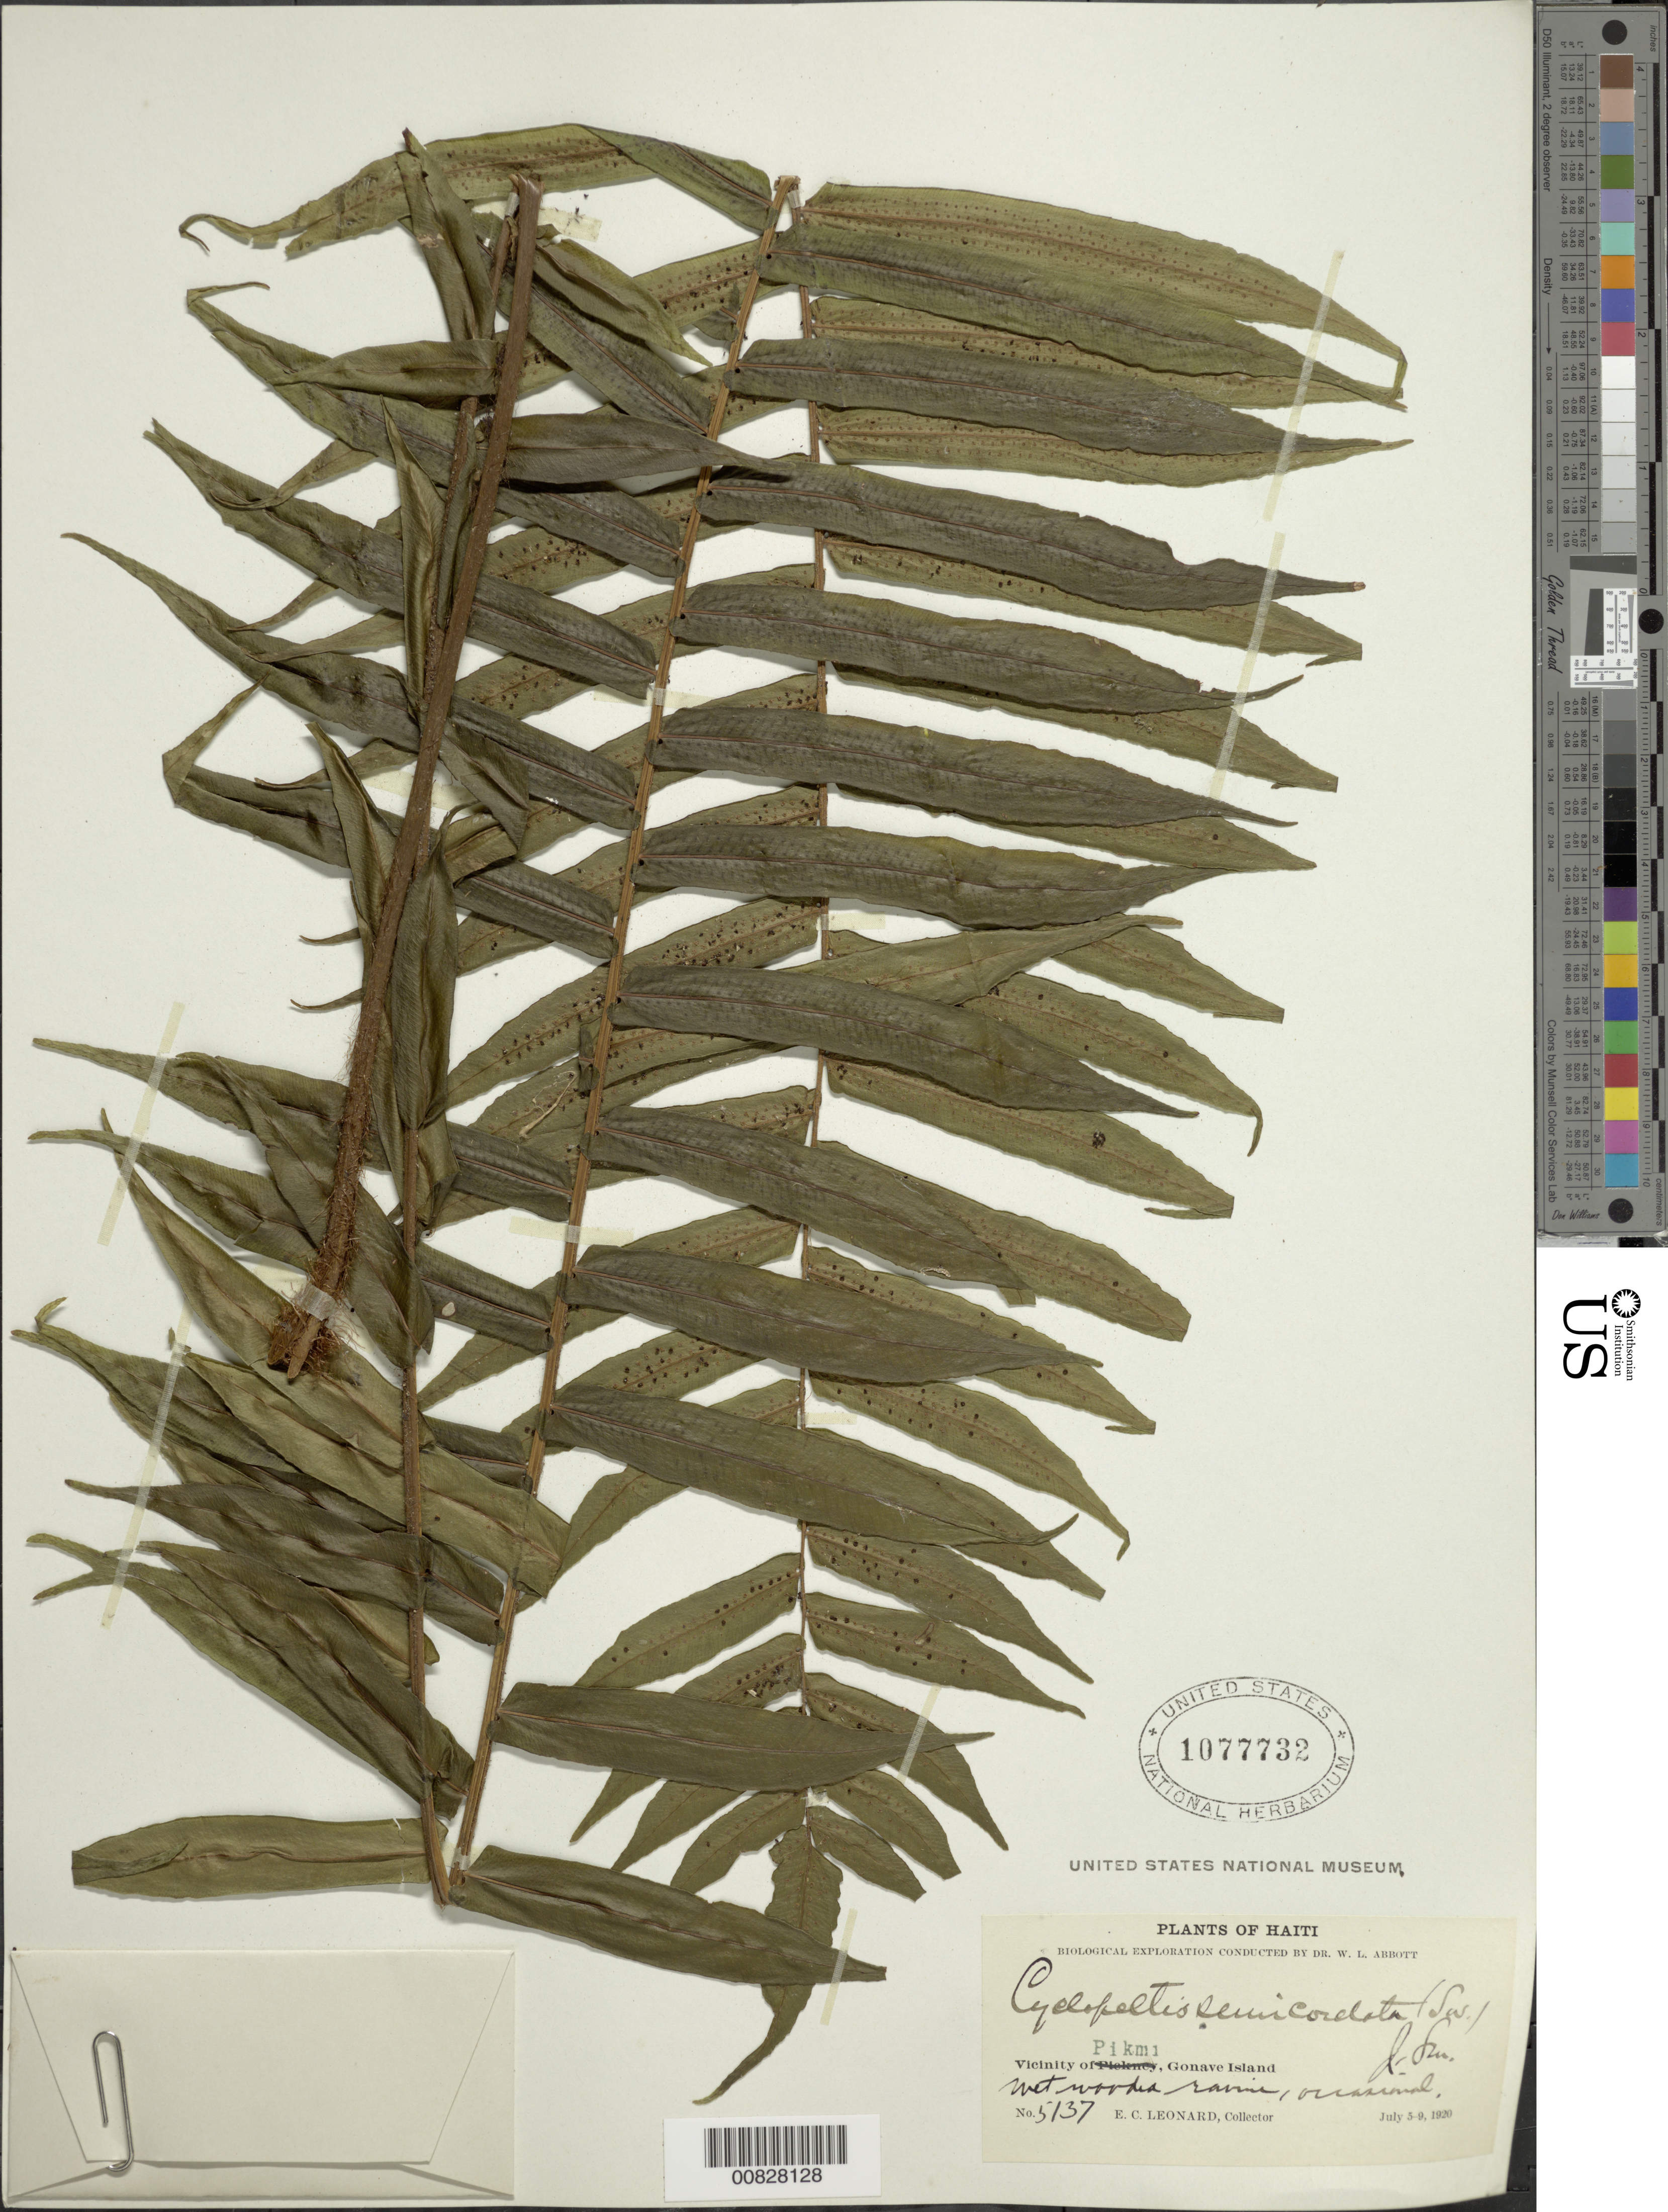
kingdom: Plantae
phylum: Tracheophyta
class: Polypodiopsida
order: Polypodiales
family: Lomariopsidaceae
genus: Cyclopeltis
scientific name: Cyclopeltis semicordata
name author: (Sw.) J. Sm.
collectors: E. C. Leonard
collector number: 5137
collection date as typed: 05 Jul 1920 to 09 Jul 1920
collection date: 1920-07-05/1920-07-09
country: Haiti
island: Hispaniola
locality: Gonave Island, vicinity Pikmi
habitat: Wet wooded ravine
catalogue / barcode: US 1077732